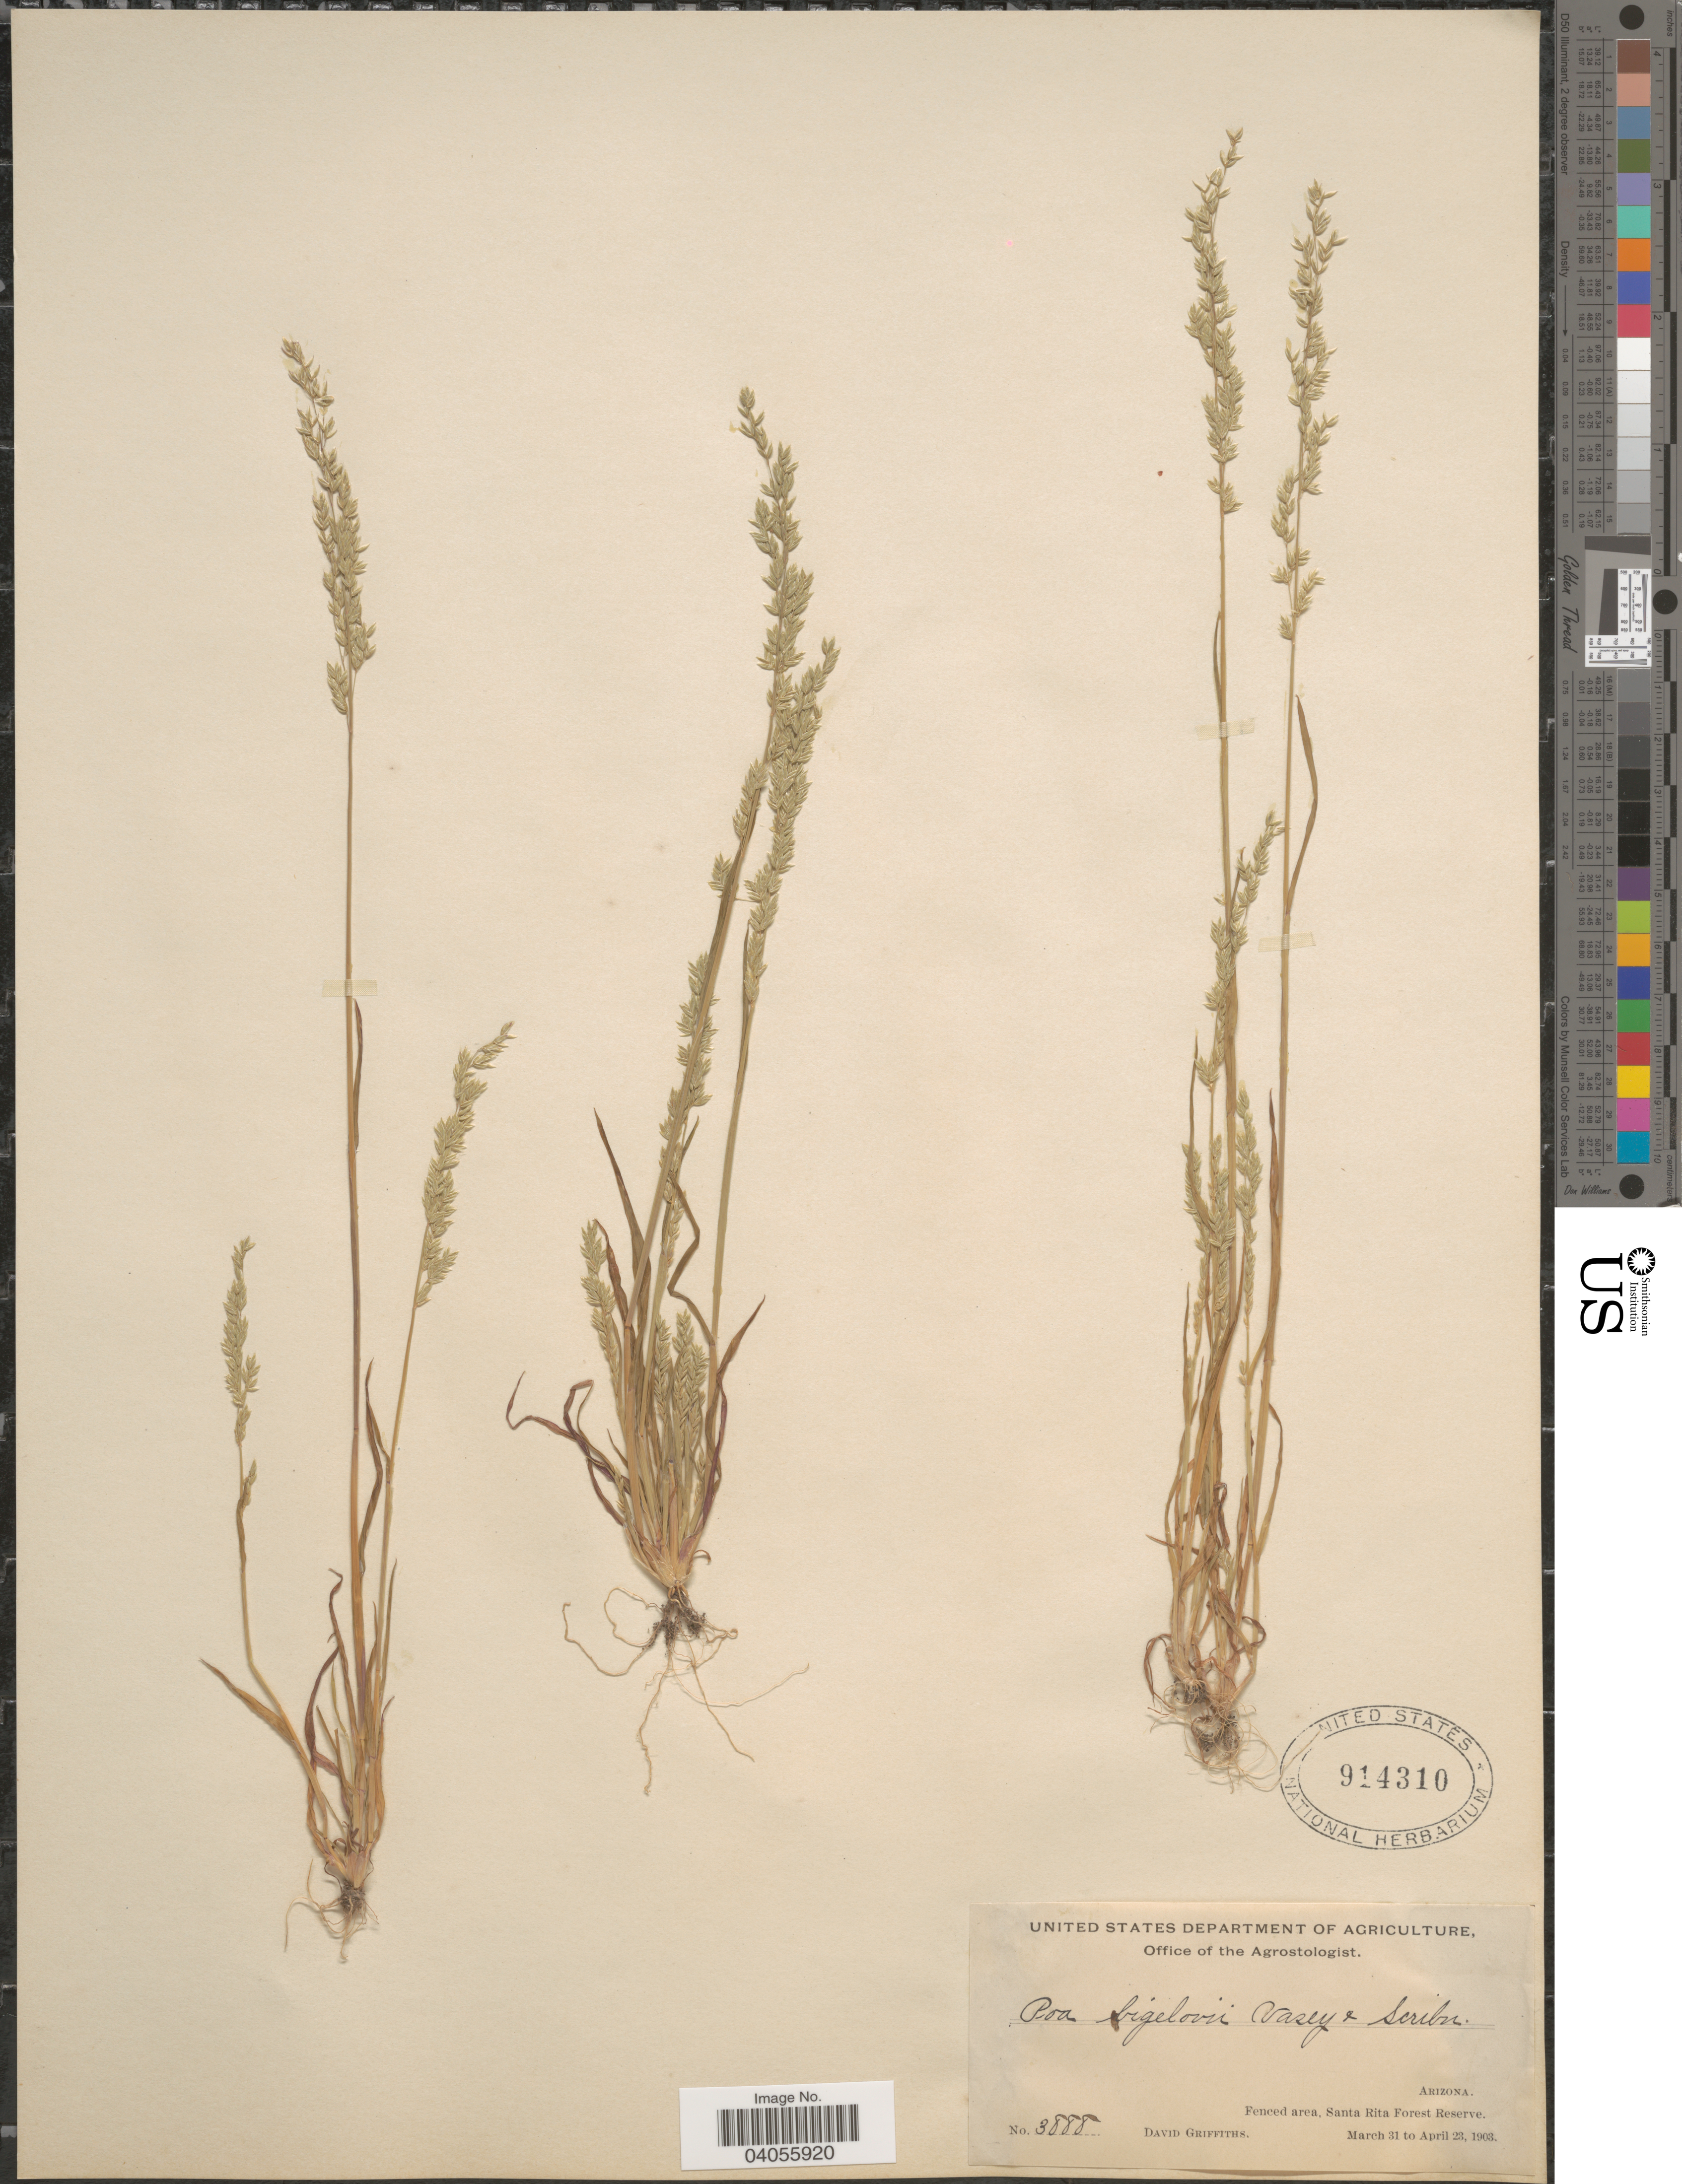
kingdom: Plantae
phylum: Tracheophyta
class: Liliopsida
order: Poales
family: Poaceae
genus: Poa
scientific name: Poa bigelovii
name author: Vasey & Scribn.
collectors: D. Griffiths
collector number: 3888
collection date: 1903-03-31/1903-04-23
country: United States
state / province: Arizona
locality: Fenced area, Santa Rita Forest Reserve.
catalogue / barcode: US 914310